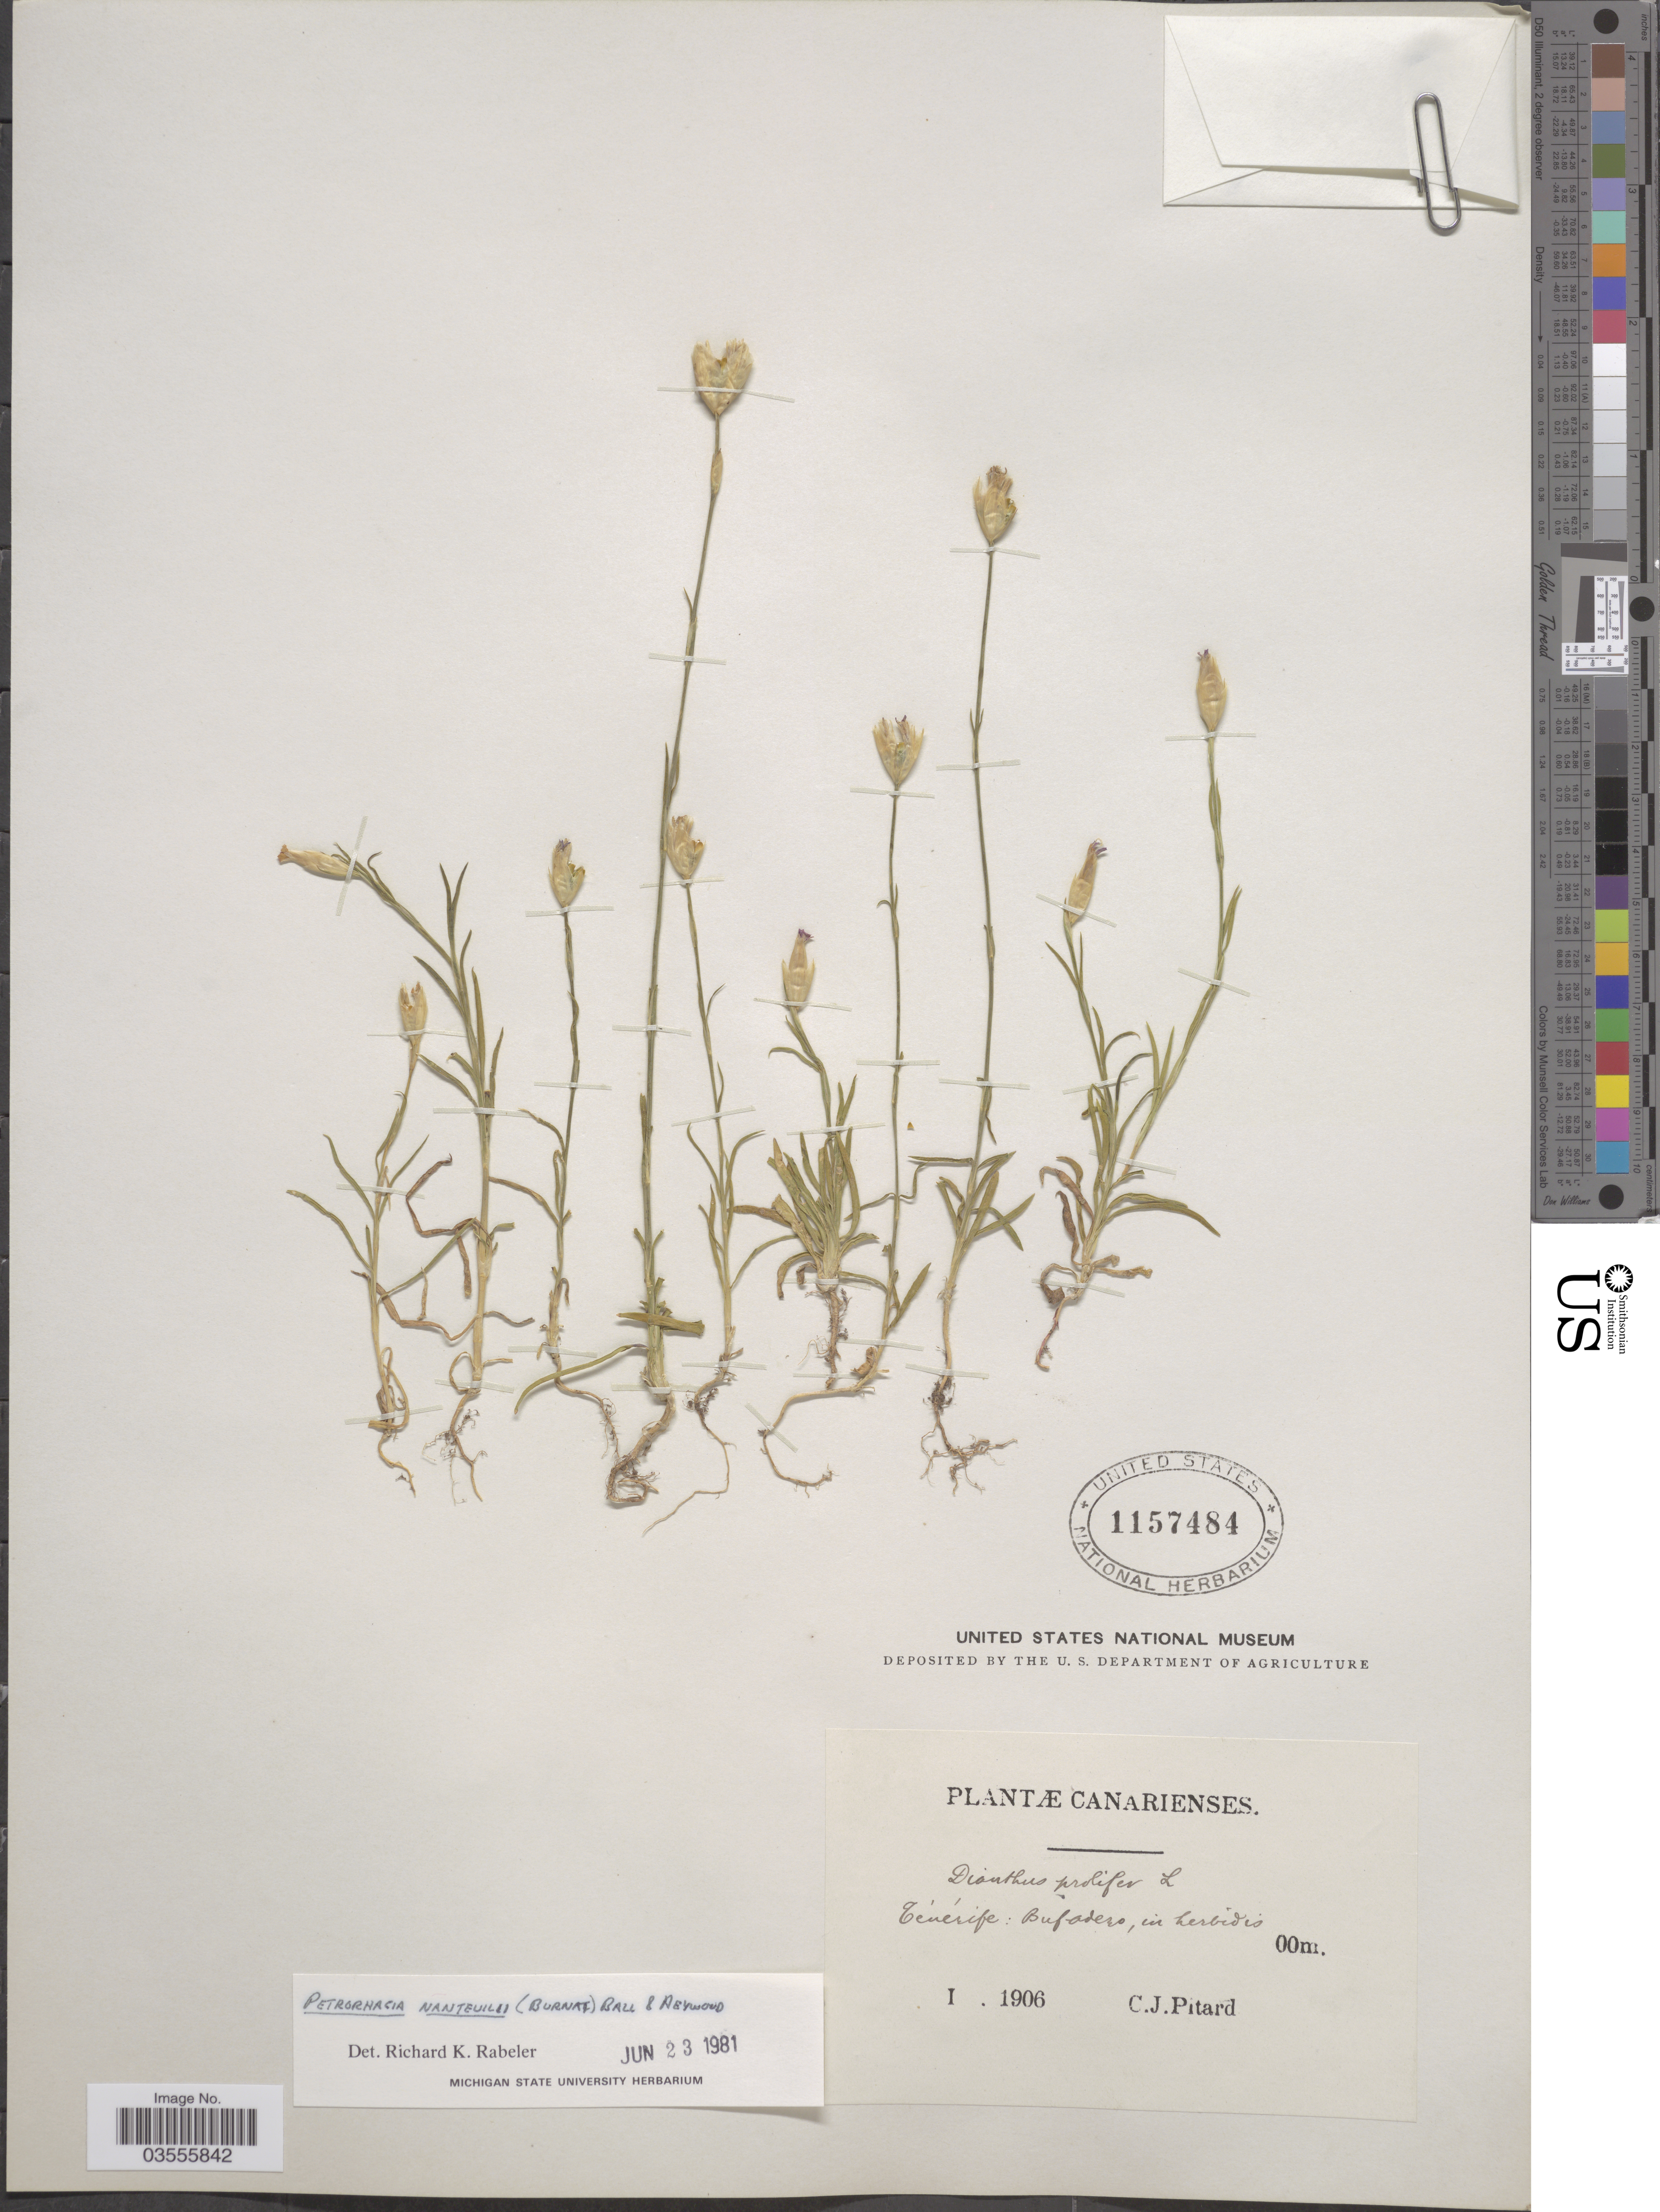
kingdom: Plantae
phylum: Tracheophyta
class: Magnoliopsida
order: Caryophyllales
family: Caryophyllaceae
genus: Petrorhagia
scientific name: Petrorhagia nanteuilii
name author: (Burnat) P.W. Ball & Heywood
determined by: Rabeler, P. K.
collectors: C. Pitard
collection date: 1906-01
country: Spain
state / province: Canarias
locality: Canarienses. Tenérife: Bufadero , in herbidis.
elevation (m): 0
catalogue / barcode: US 1157484